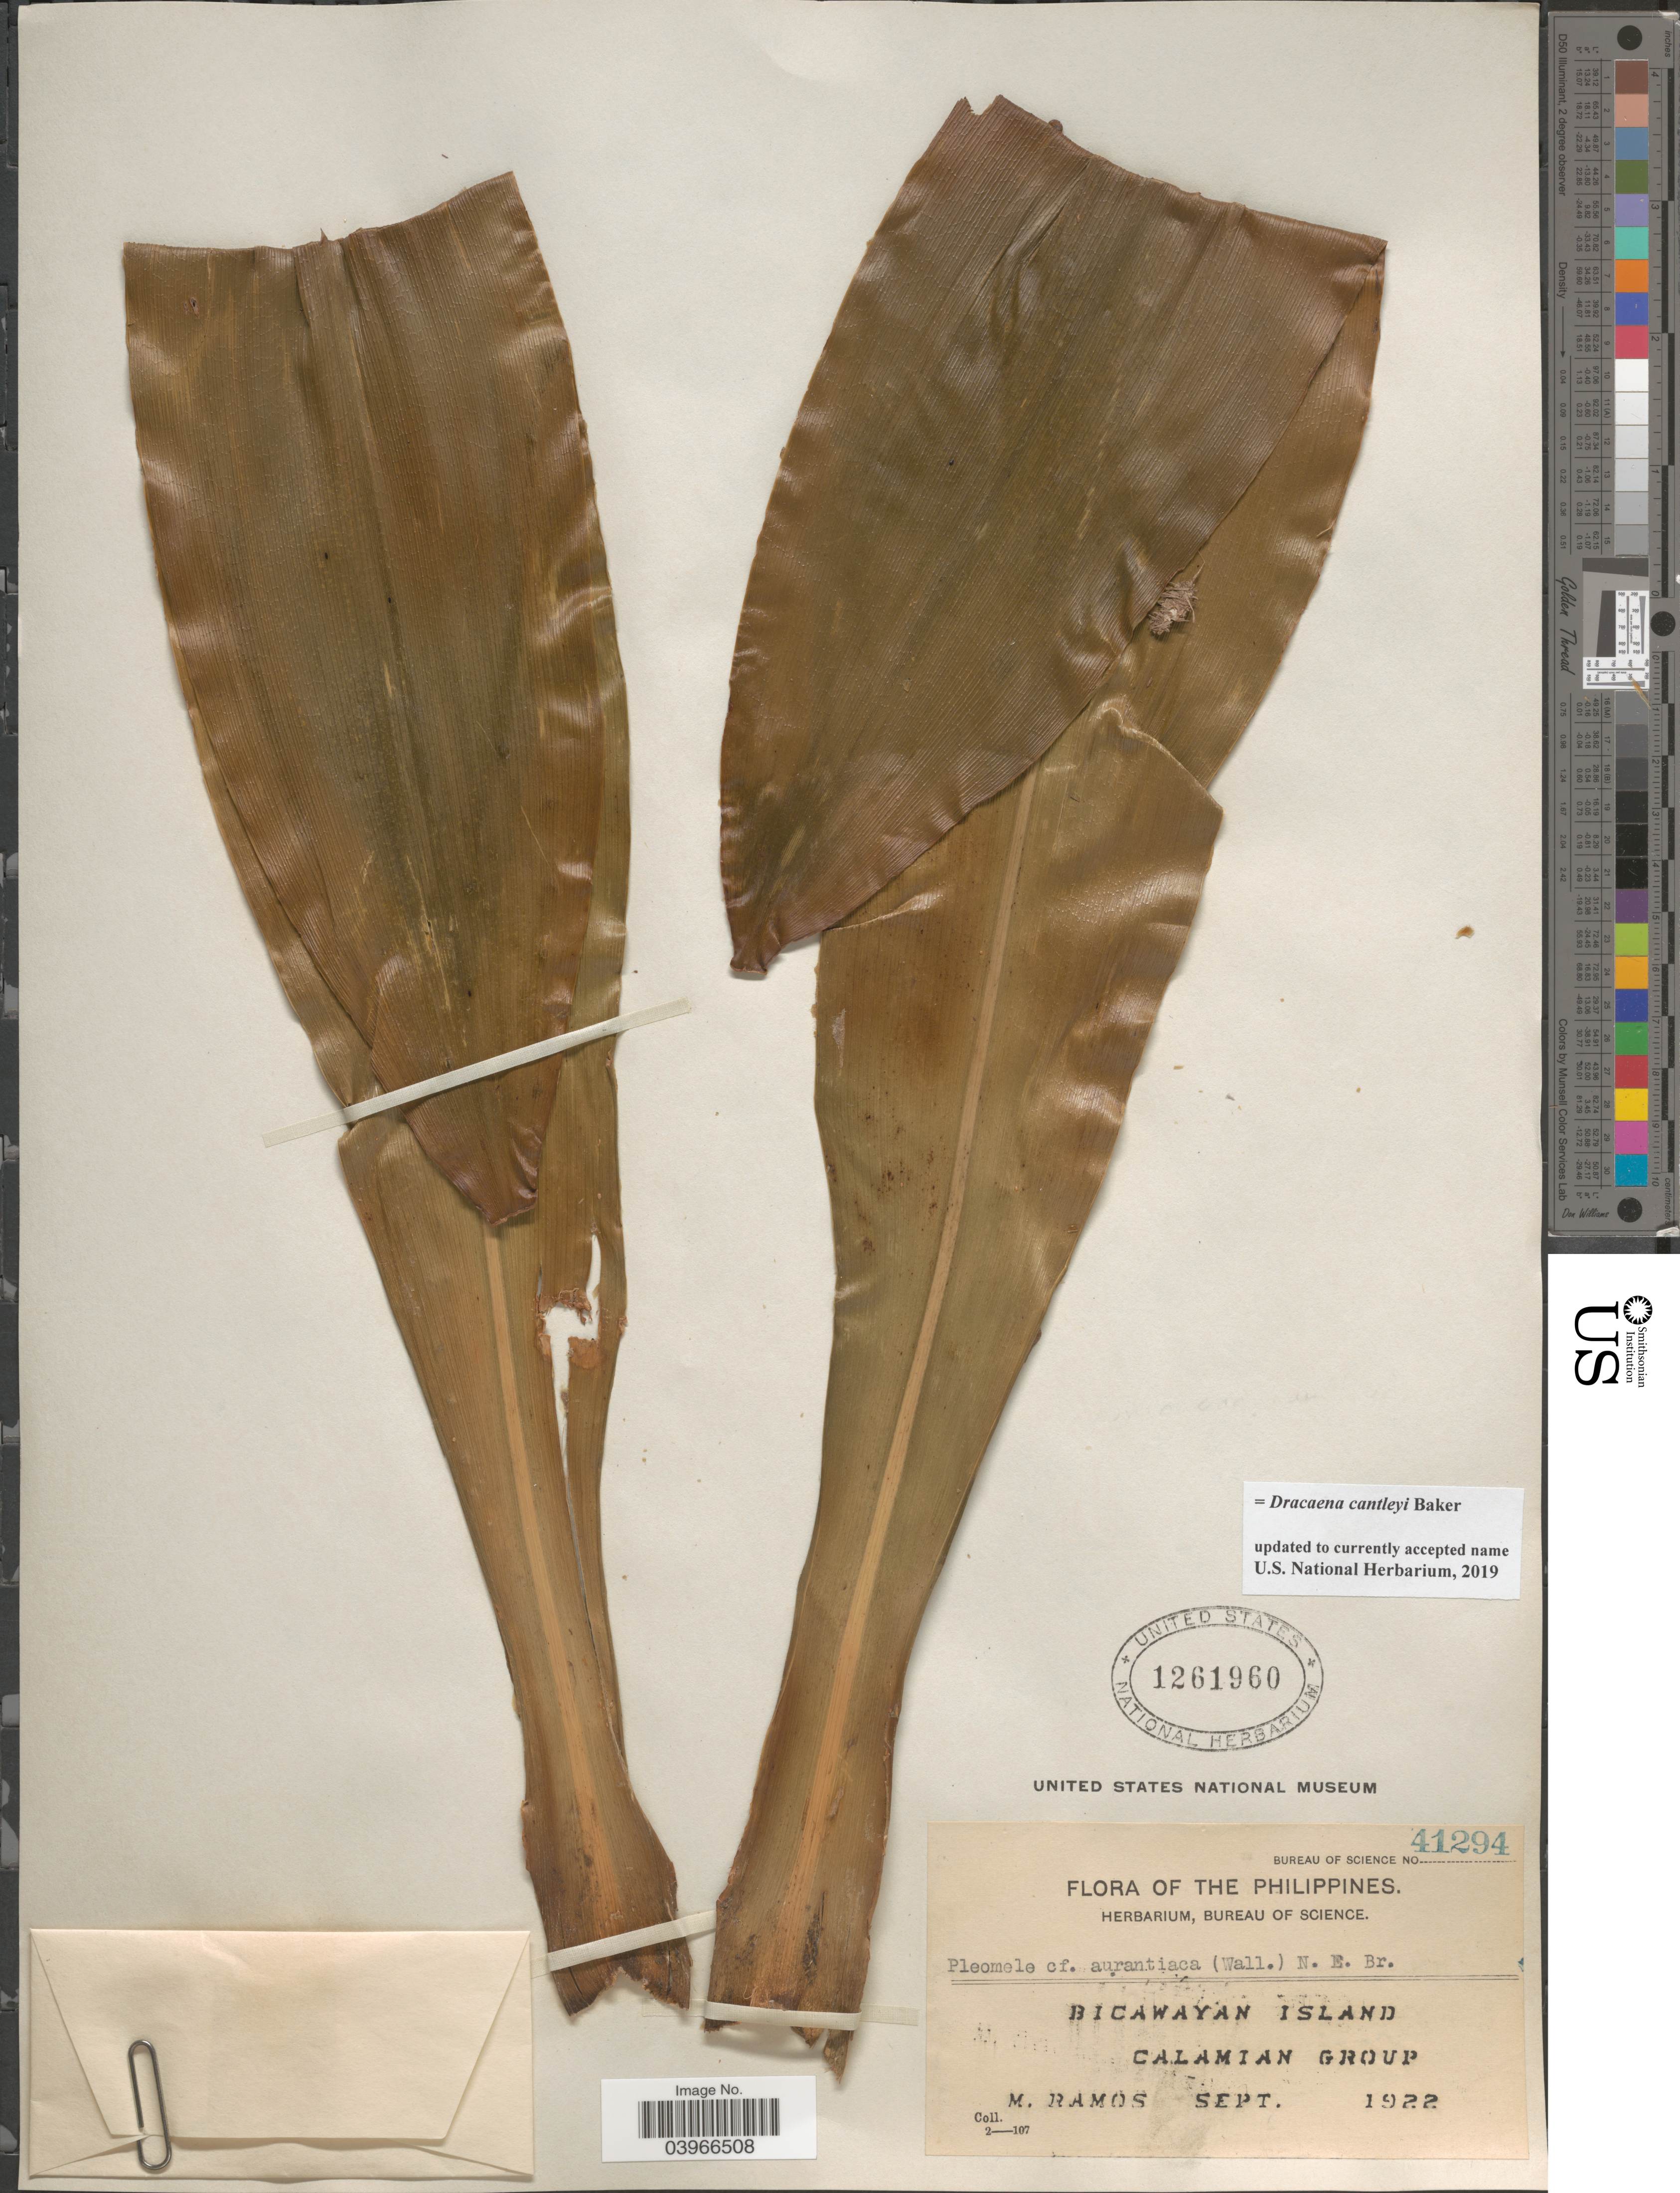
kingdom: Plantae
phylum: Tracheophyta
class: Liliopsida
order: Asparagales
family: Asparagaceae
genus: Dracaena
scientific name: Dracaena cantleyi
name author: (Labroy) Baker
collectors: M. Ramos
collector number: Bureau of Science 41294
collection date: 1922-09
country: Philippines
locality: Bicawayan Island. Calamian Group.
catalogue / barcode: US 1261960